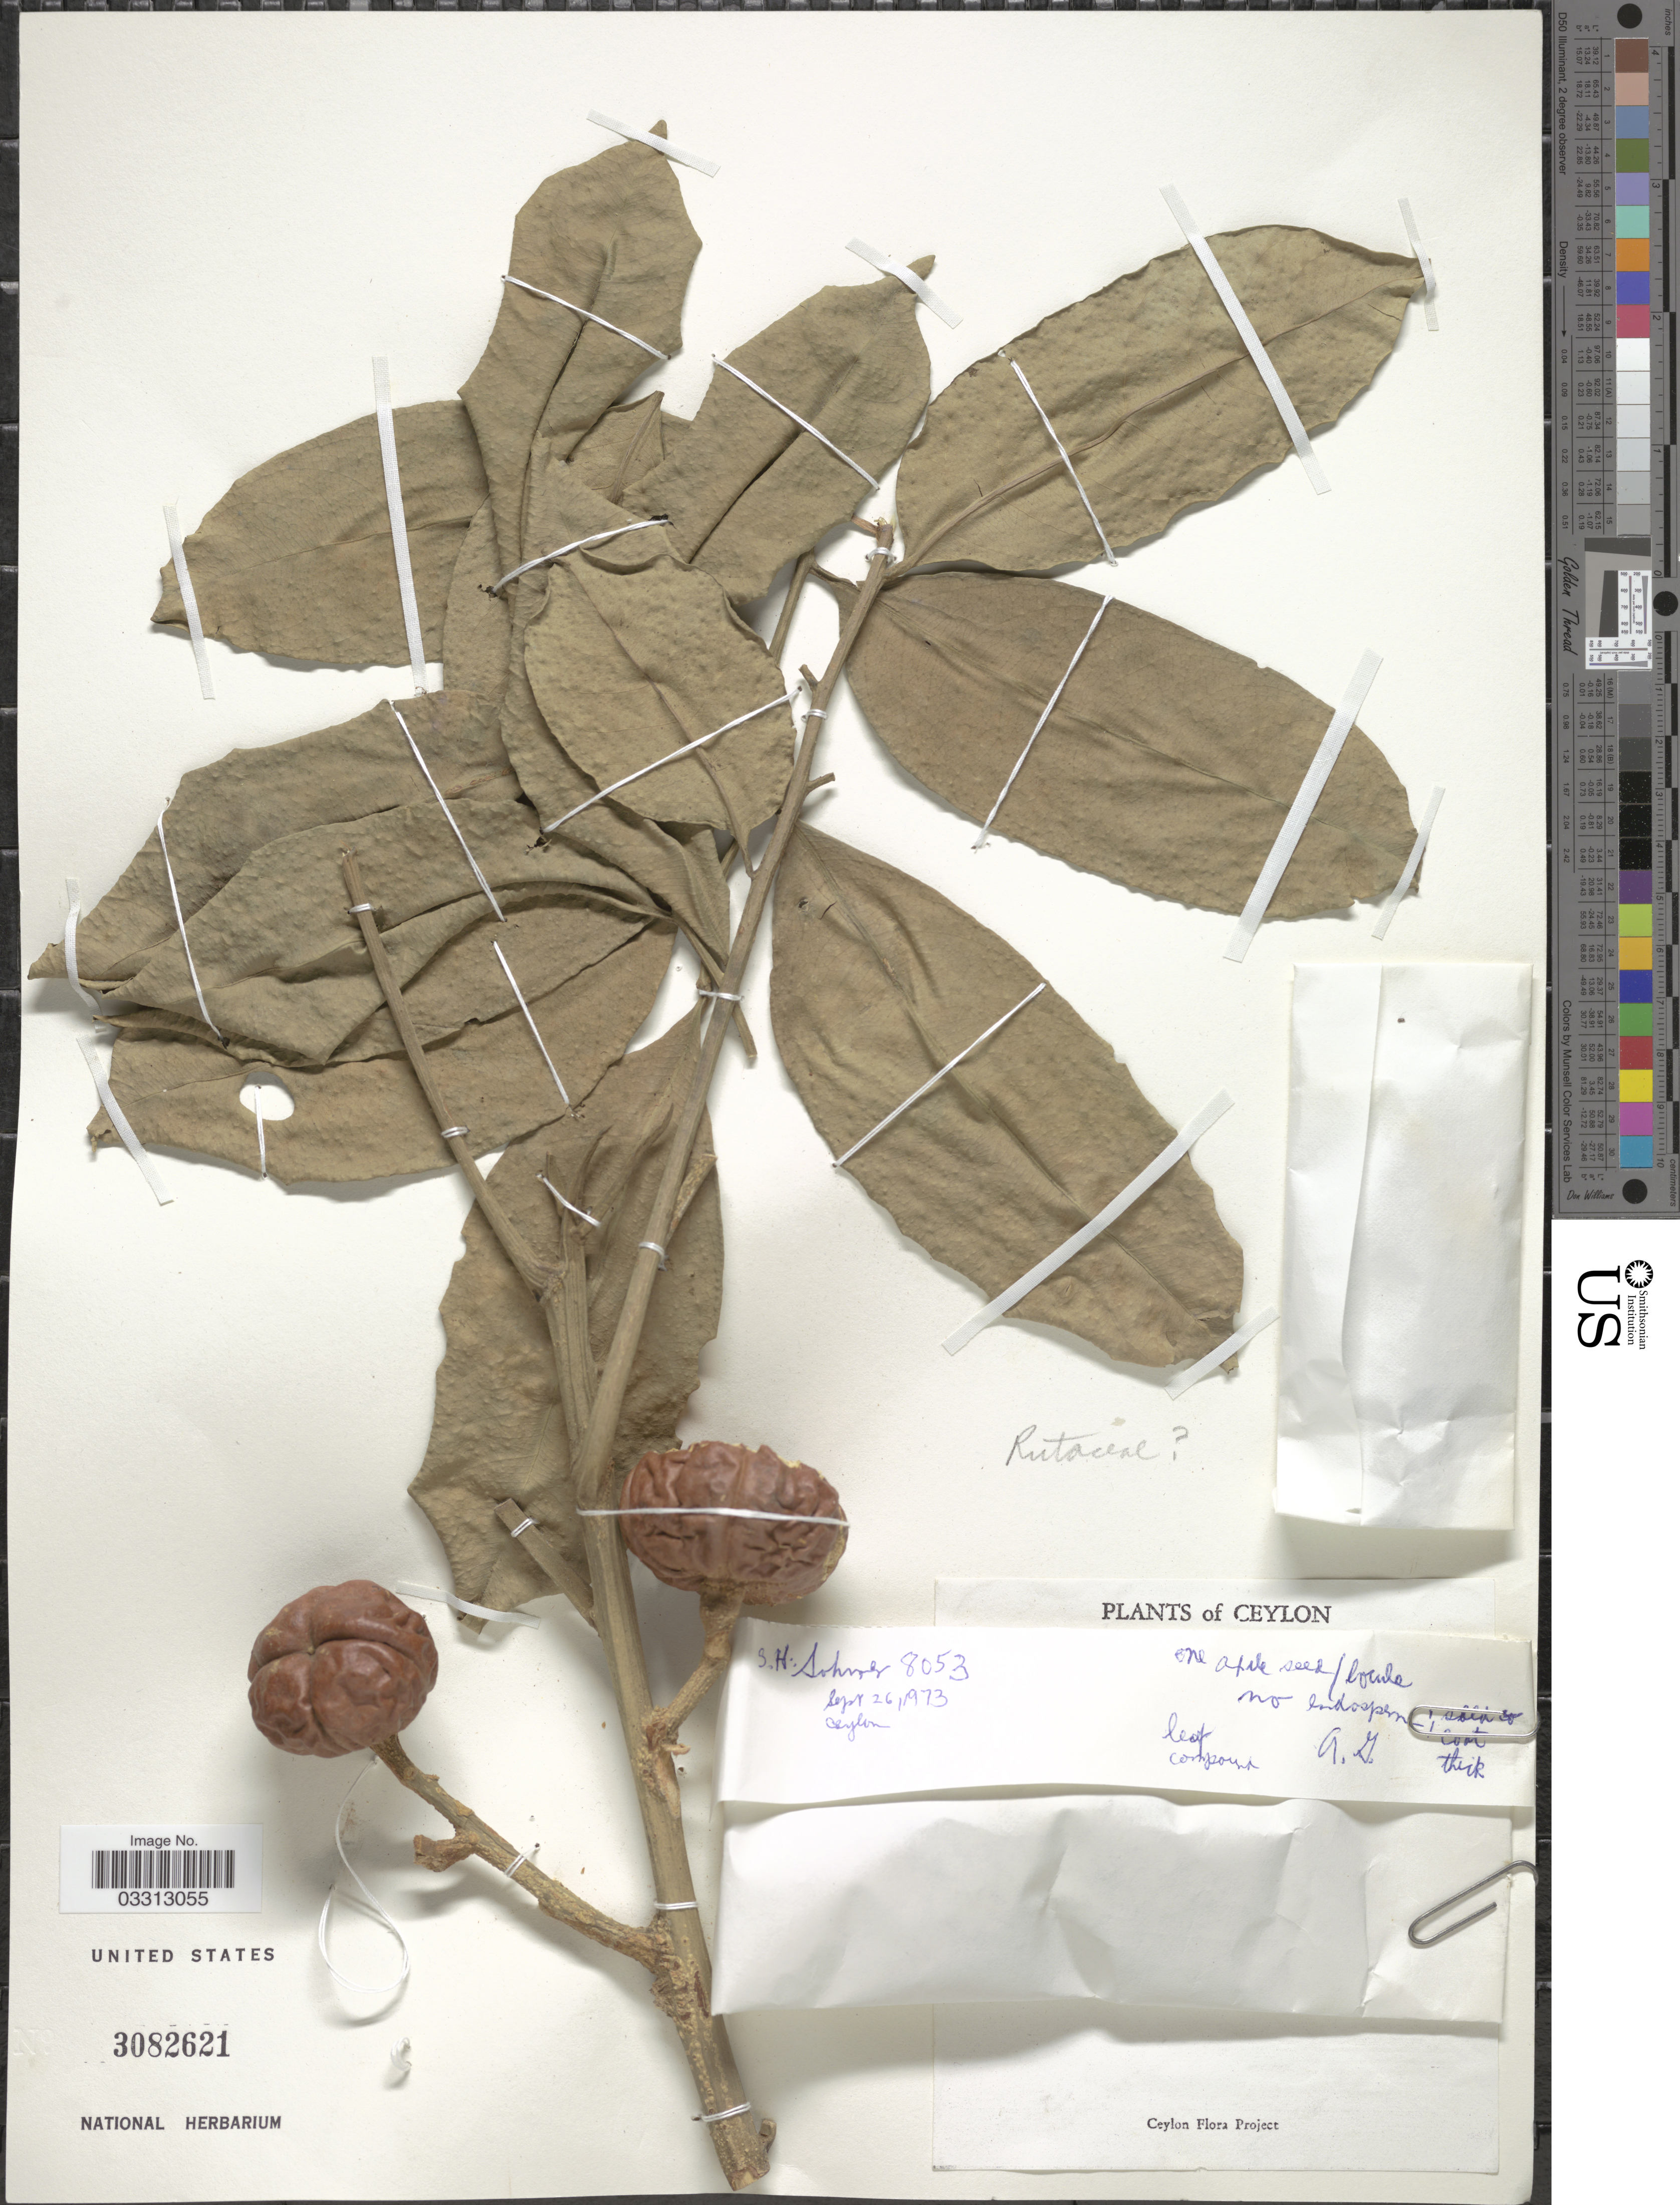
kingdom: Plantae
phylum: Tracheophyta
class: Magnoliopsida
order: Sapindales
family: Rutaceae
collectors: S. H. Sohmer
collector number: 8053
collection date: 1973-09-26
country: Sri Lanka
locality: Ceylon.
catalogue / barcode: US 3082621